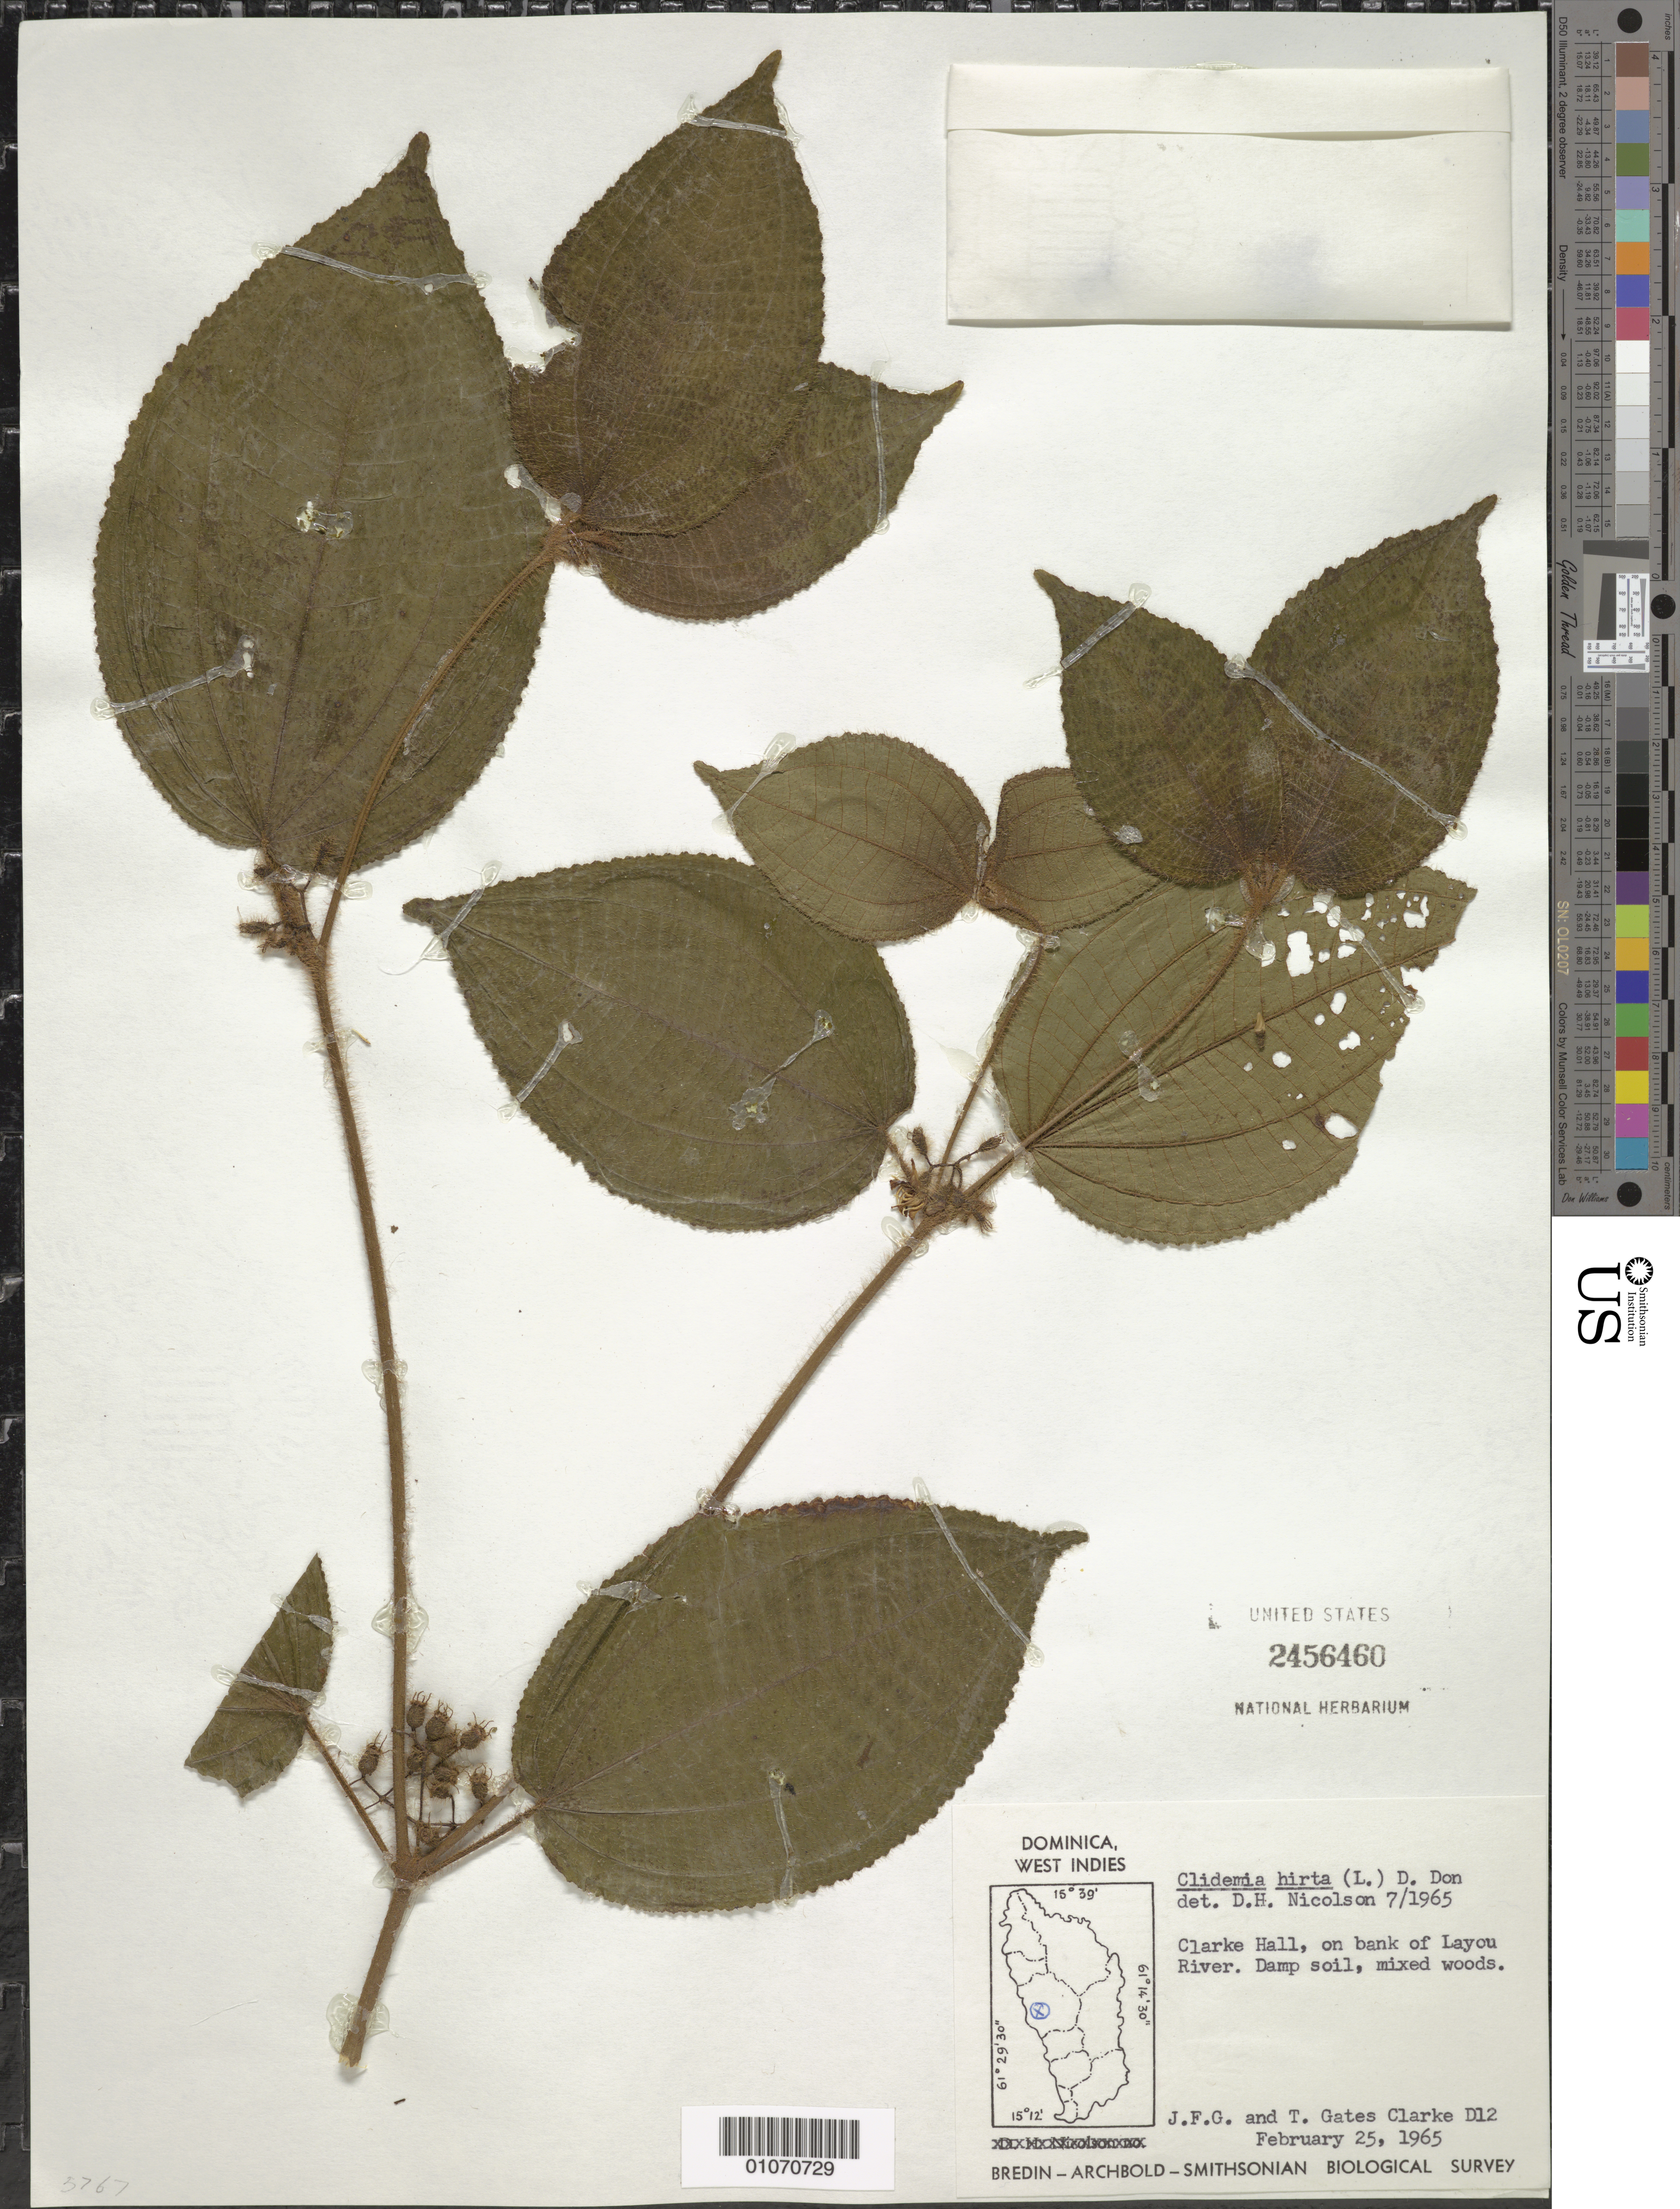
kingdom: Plantae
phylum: Tracheophyta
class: Magnoliopsida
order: Myrtales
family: Melastomataceae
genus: Clidemia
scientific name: Clidemia hirta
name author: (L.) D. Don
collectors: J. F. Clarke & T. G. Clarke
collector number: D12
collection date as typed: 25 Feb 1965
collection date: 1965-02-25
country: Dominica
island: Dominica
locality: Clarke Hall, on bank of Layou River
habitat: Damp soil, mixed woods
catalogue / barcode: US 2456460